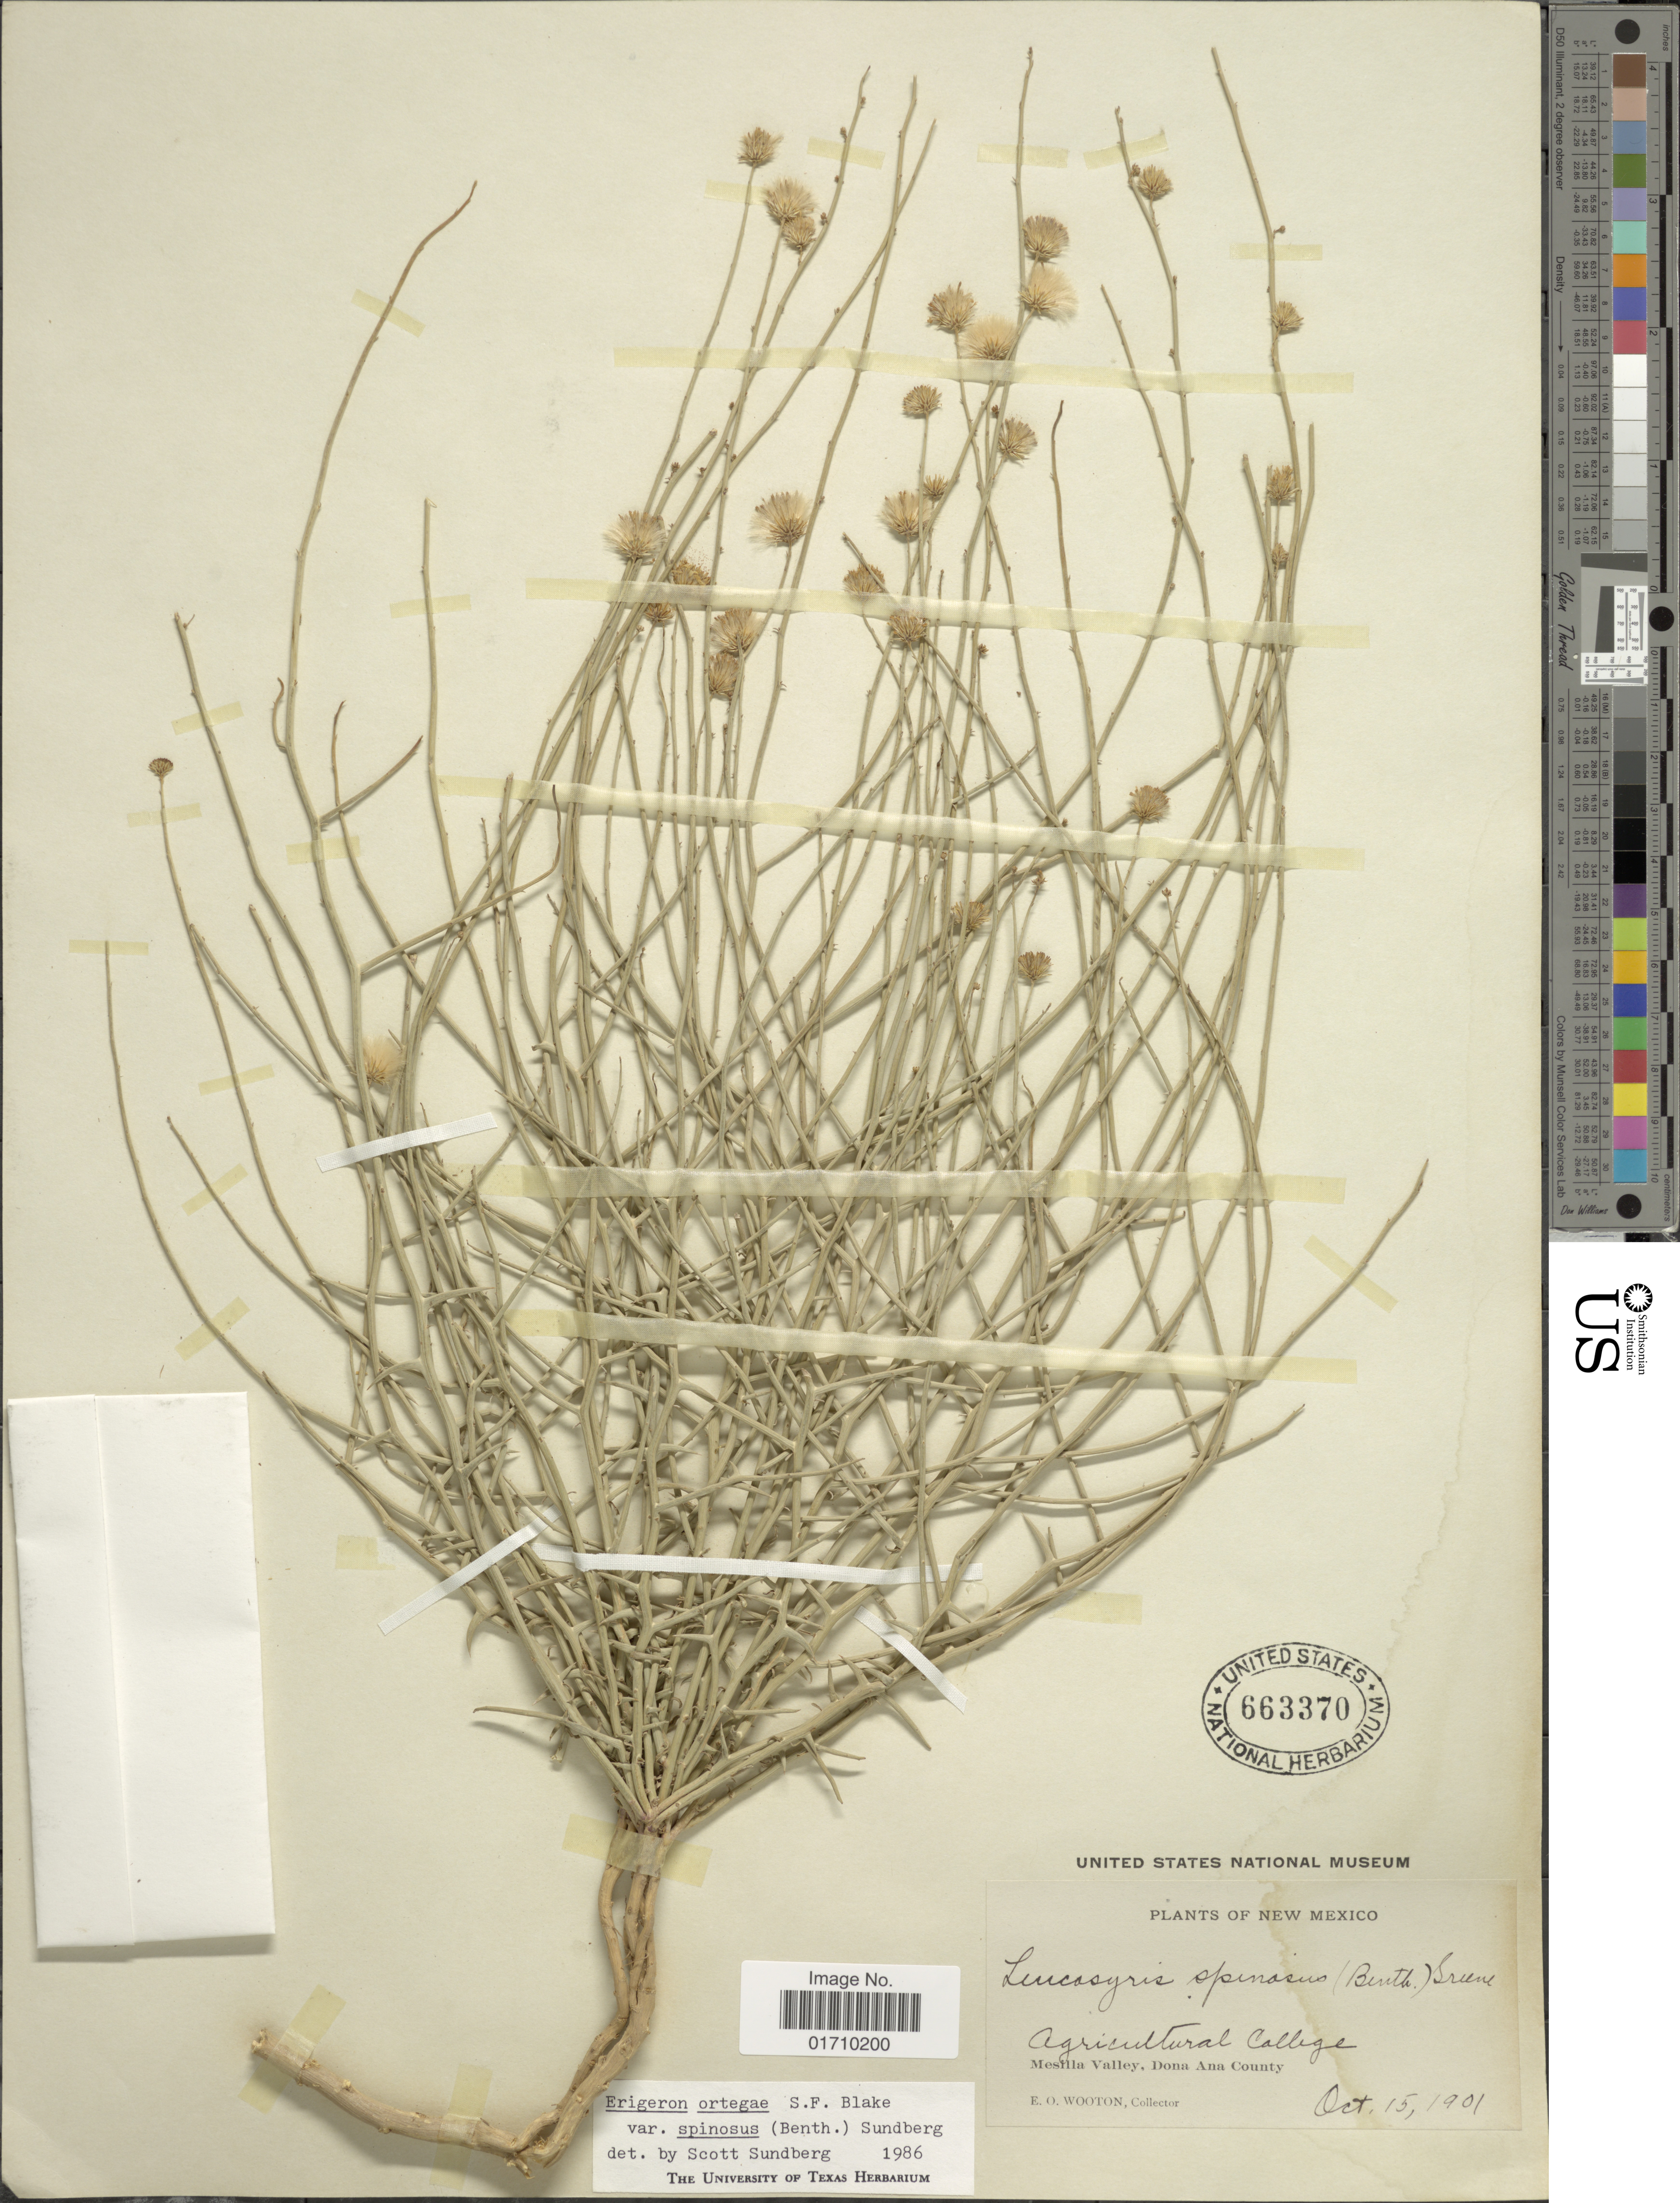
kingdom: Plantae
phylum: Tracheophyta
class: Magnoliopsida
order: Asterales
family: Asteraceae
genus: Chloracantha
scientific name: Chloracantha spinosa var. spinosa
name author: (Benth.) G.L. Nesom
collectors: E. O. Wooton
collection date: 1901-10-15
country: United States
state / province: New Mexico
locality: Agricultural College, Mesila Valley, Dona Ana County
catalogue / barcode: US 663370